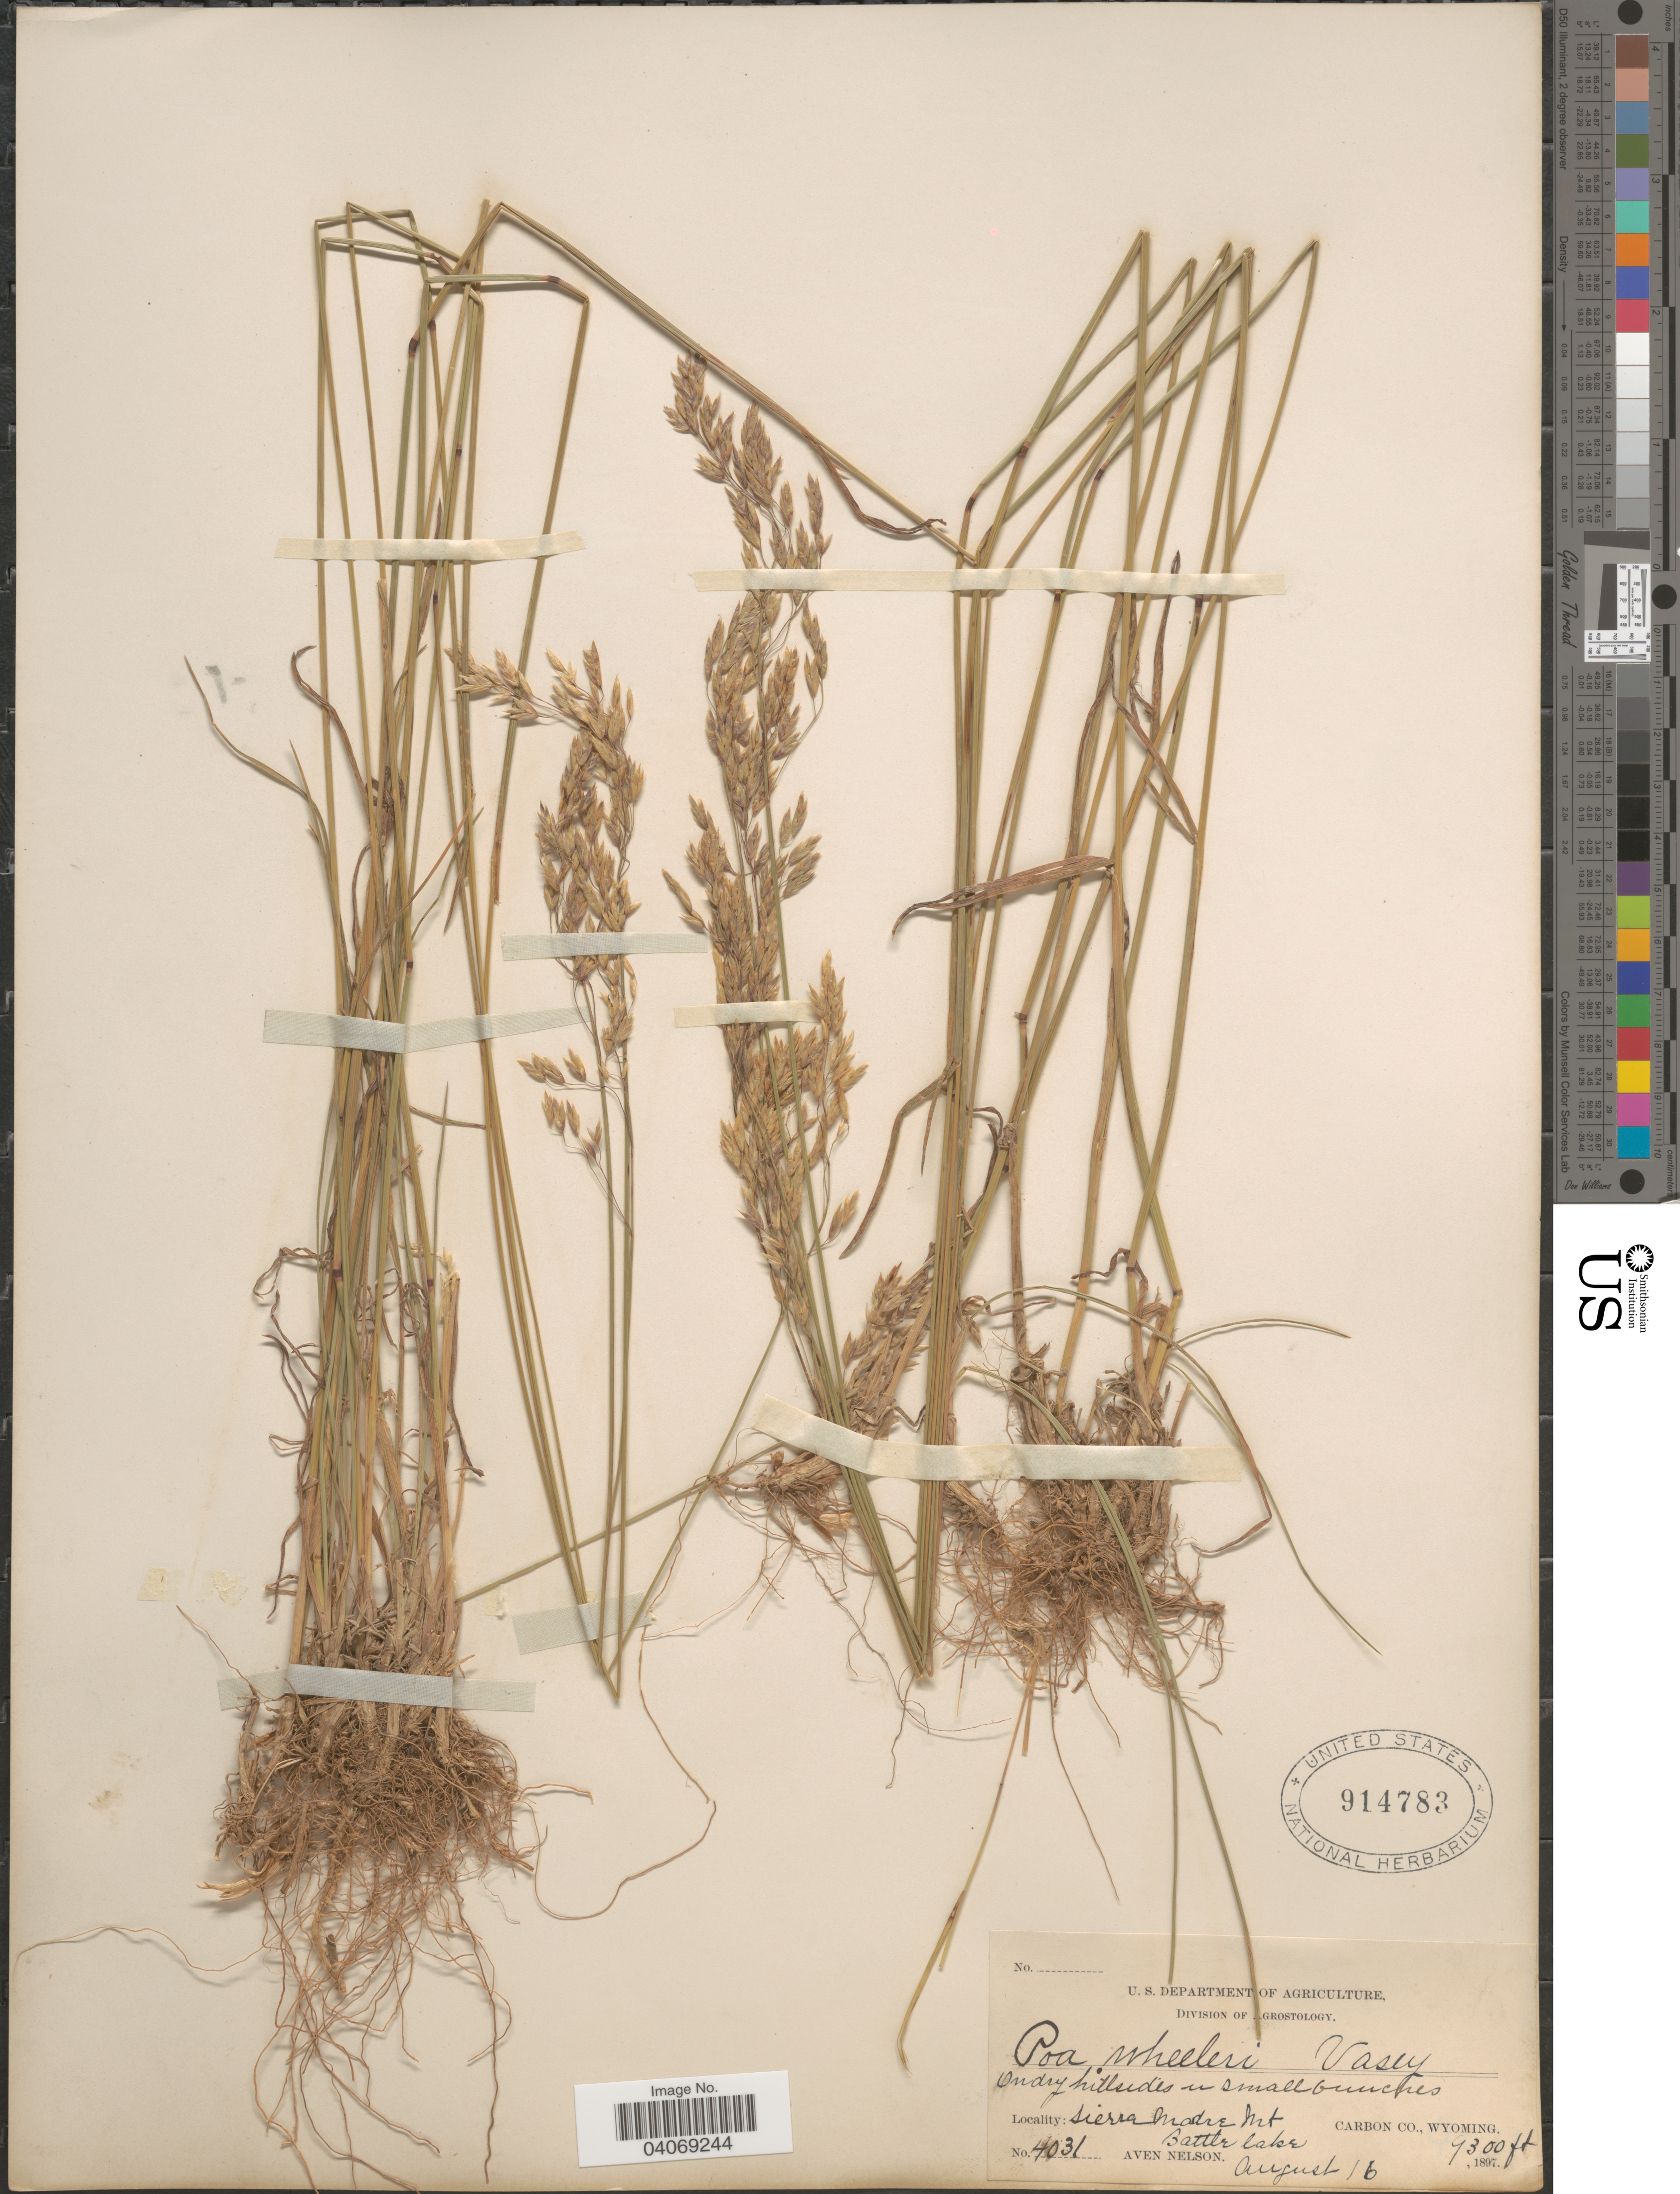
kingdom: Plantae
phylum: Tracheophyta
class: Liliopsida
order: Poales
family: Poaceae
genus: Poa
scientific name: Poa wheeleri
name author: Vasey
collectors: A. Nelson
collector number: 4031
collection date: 1897-08-16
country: United States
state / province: Wyoming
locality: Sierra Madre Mt. Battle lake. Carbon Co. On dry hillsides in small bunches.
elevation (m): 2835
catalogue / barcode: US 914783